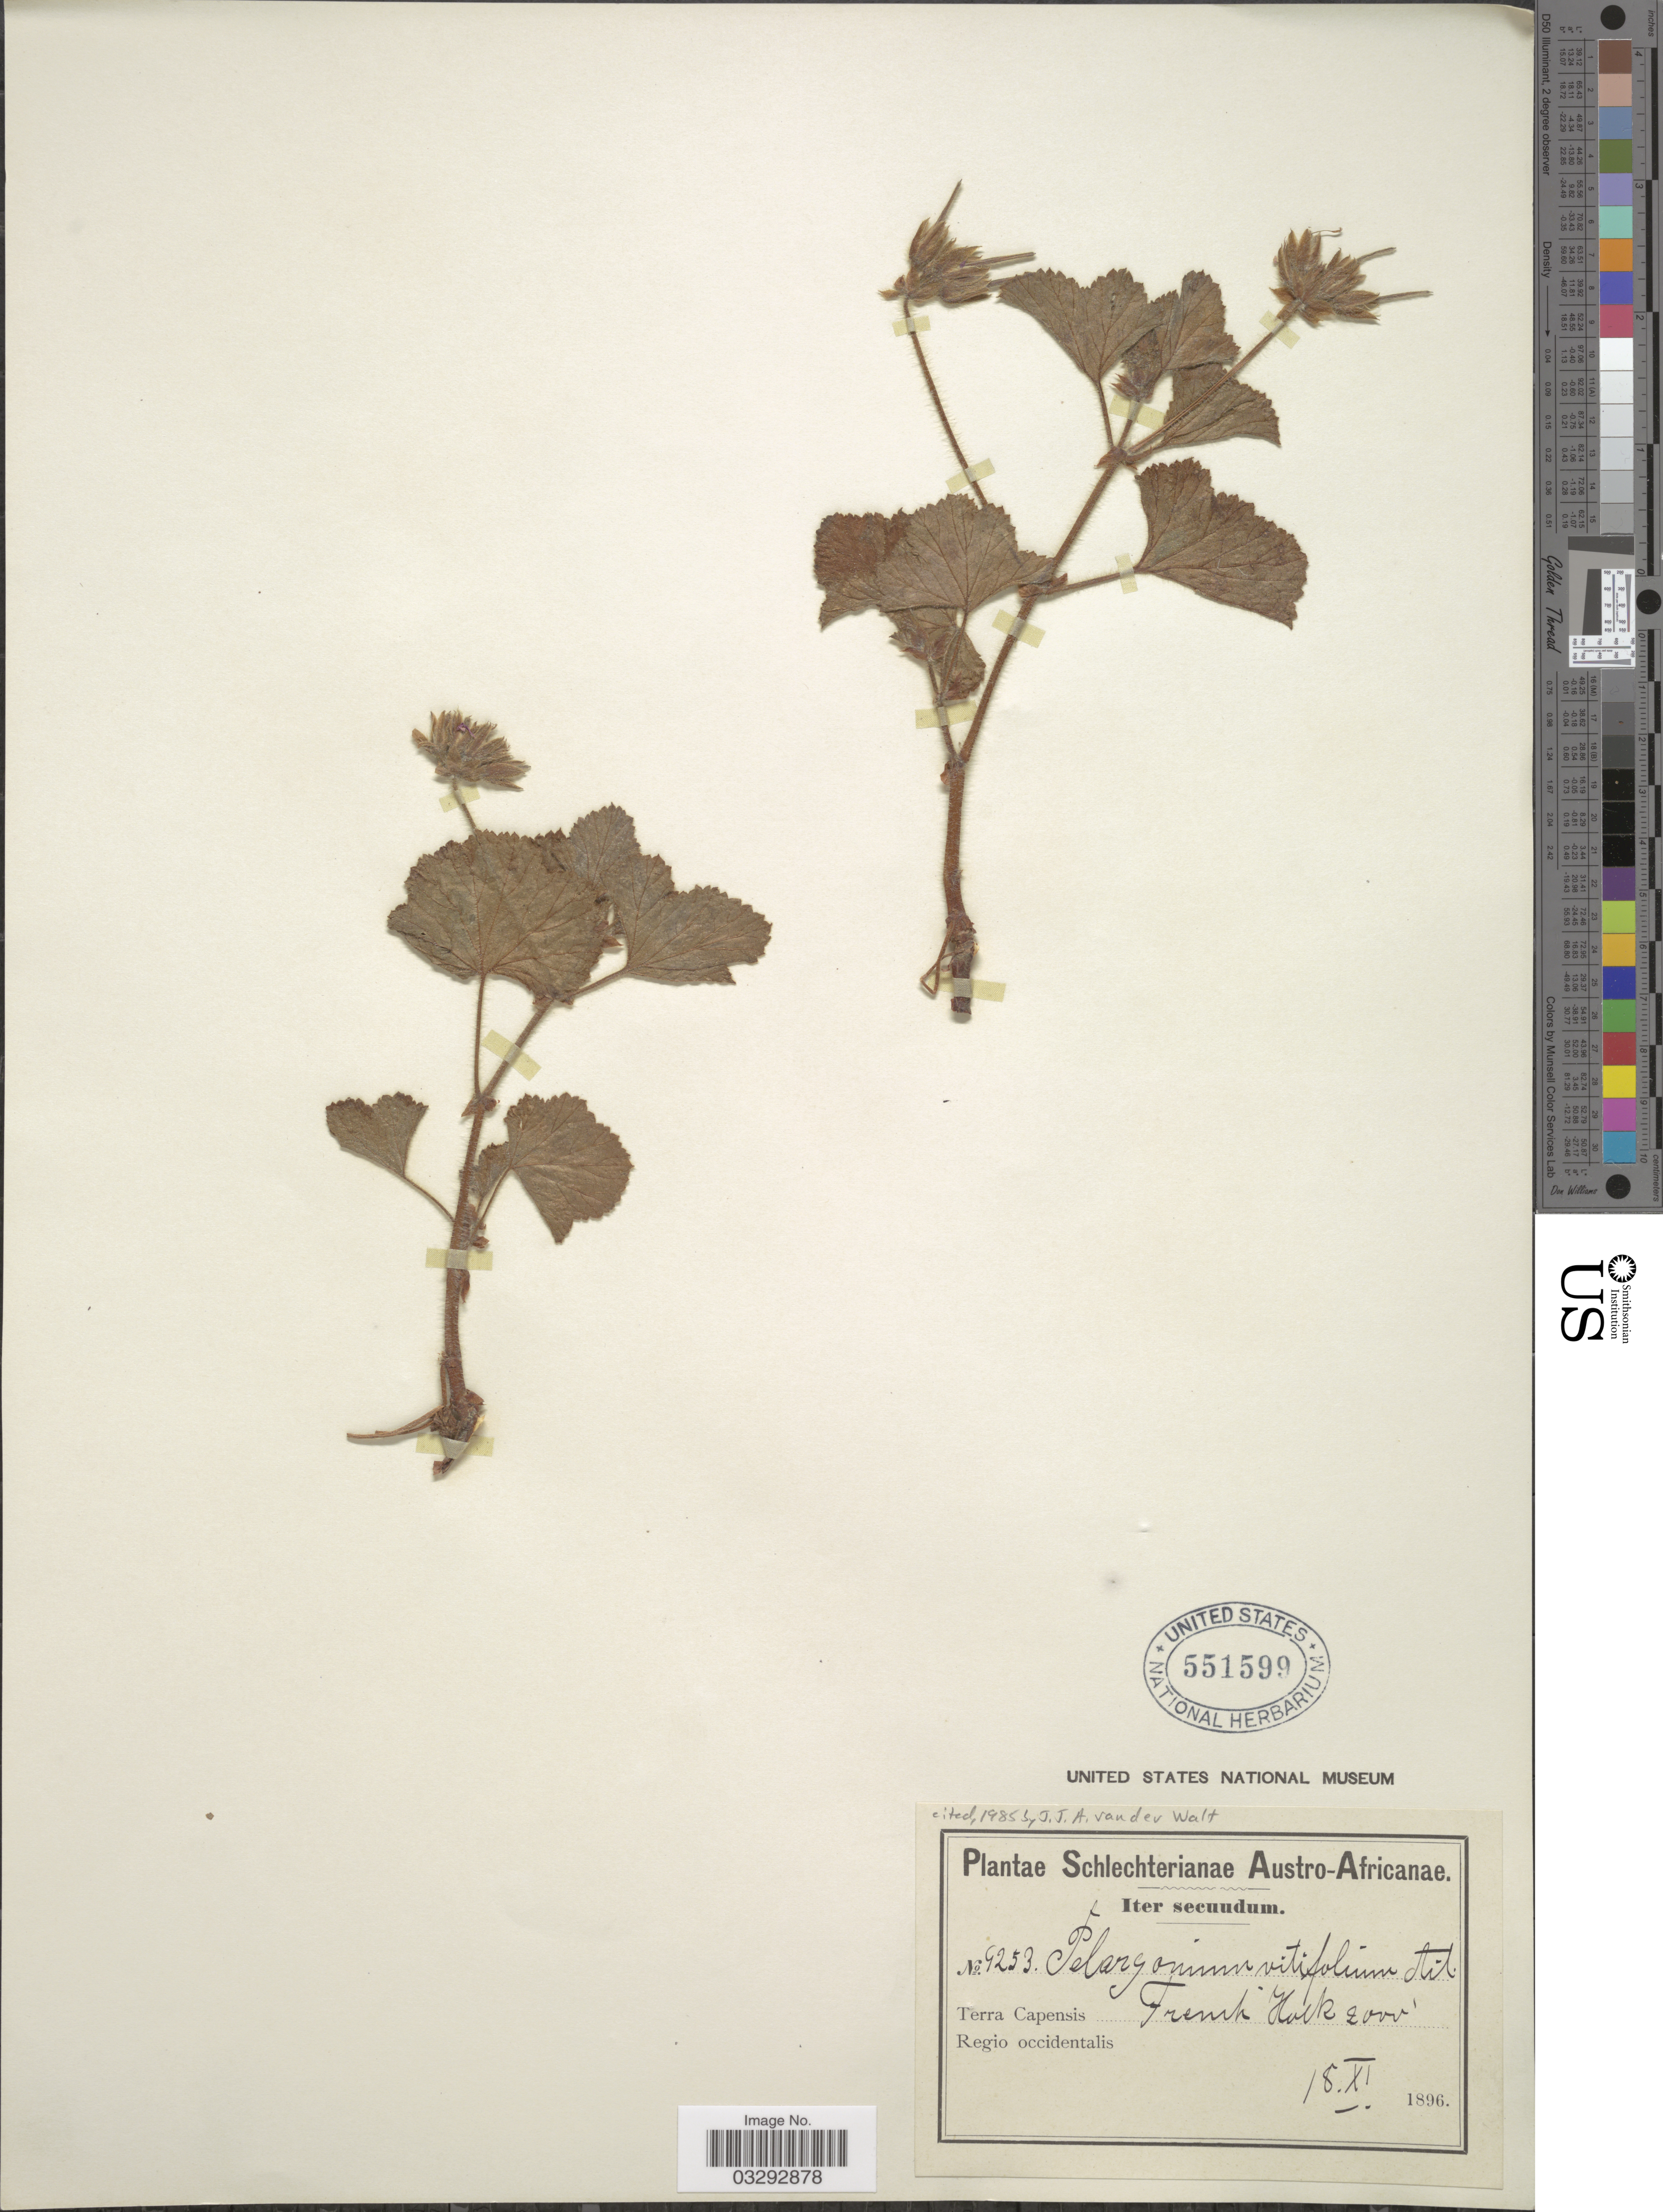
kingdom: Plantae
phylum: Tracheophyta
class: Magnoliopsida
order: Geraniales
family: Geraniaceae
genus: Pelargonium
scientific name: Pelargonium vitifolium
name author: (L.) L'Hér.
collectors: Schlechter, --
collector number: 9253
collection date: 1896-11-18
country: South Africa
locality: Austro-Africanae, Terra Capensis, French Hoek, Regio occidentalis.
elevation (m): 610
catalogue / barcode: US 551599